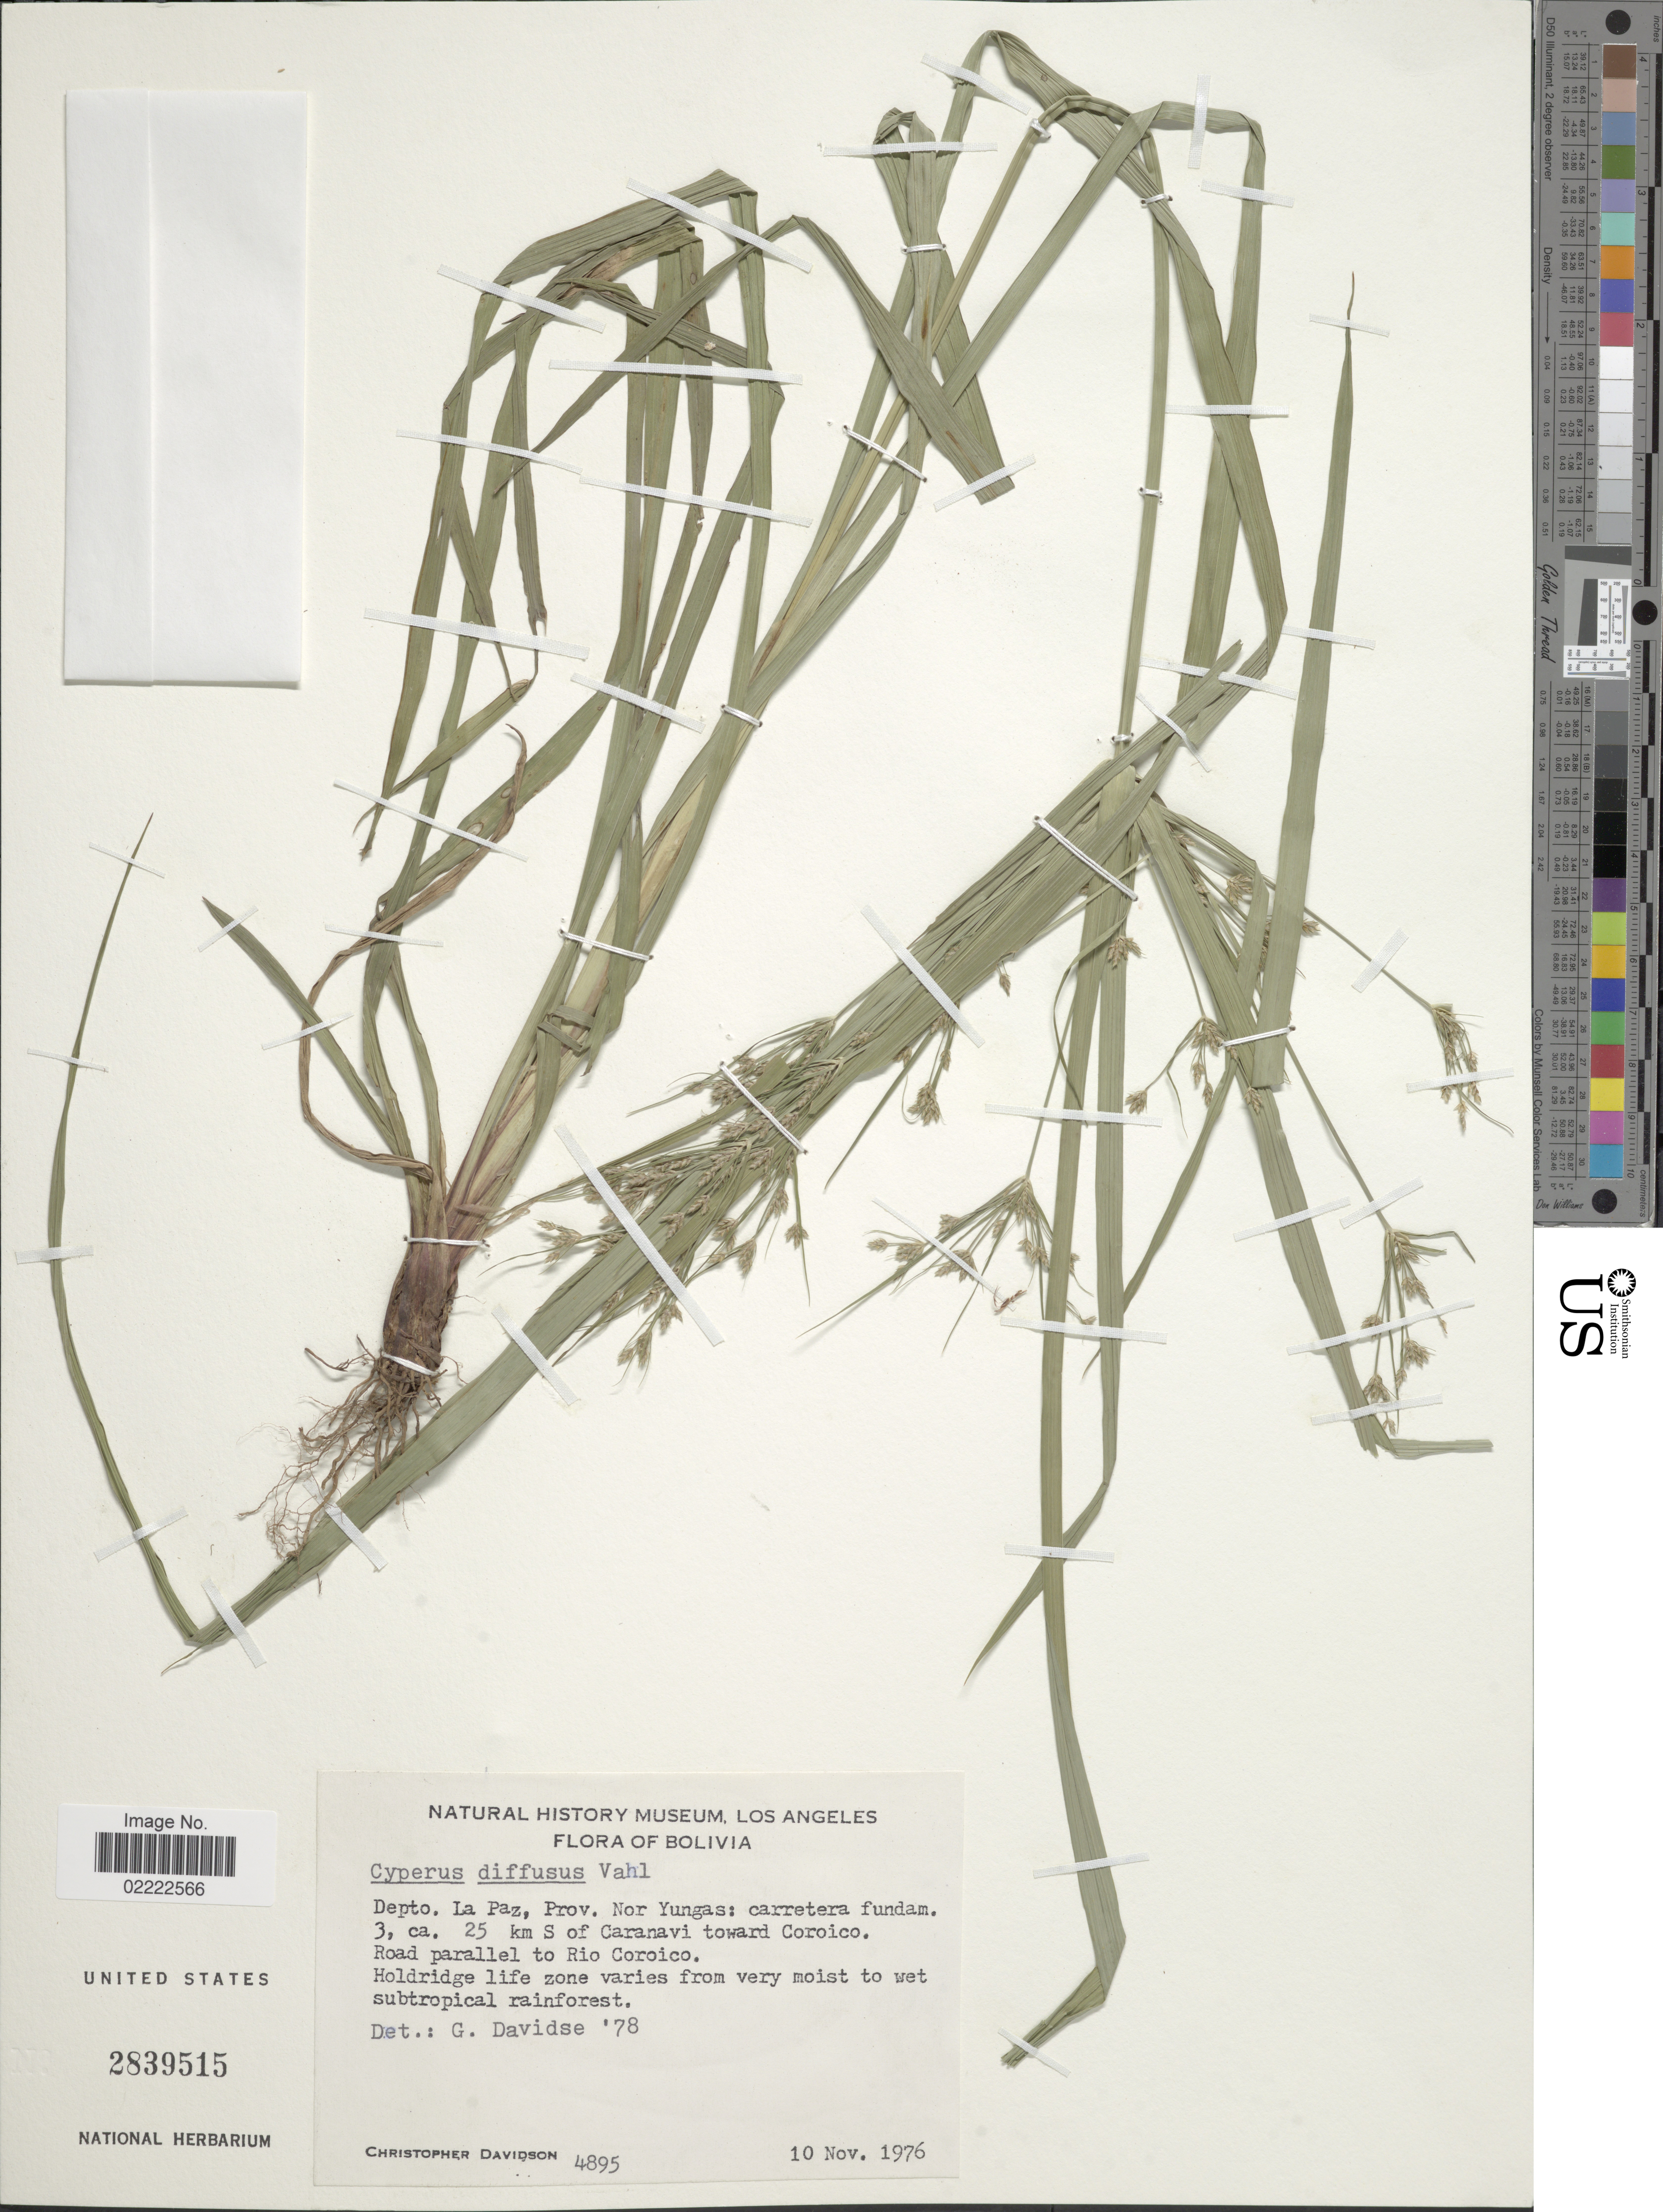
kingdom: Plantae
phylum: Tracheophyta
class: Liliopsida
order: Poales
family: Cyperaceae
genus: Cyperus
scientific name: Cyperus laxus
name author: Lam.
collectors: C. Davidson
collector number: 4895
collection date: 1976-11-10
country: Bolivia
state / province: La Paz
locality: Nor Yungas: carretera fundam 3, ca. 25 km S of Caranavi toward Coroico, road parallel to Rio Coroico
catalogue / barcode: US 2839515